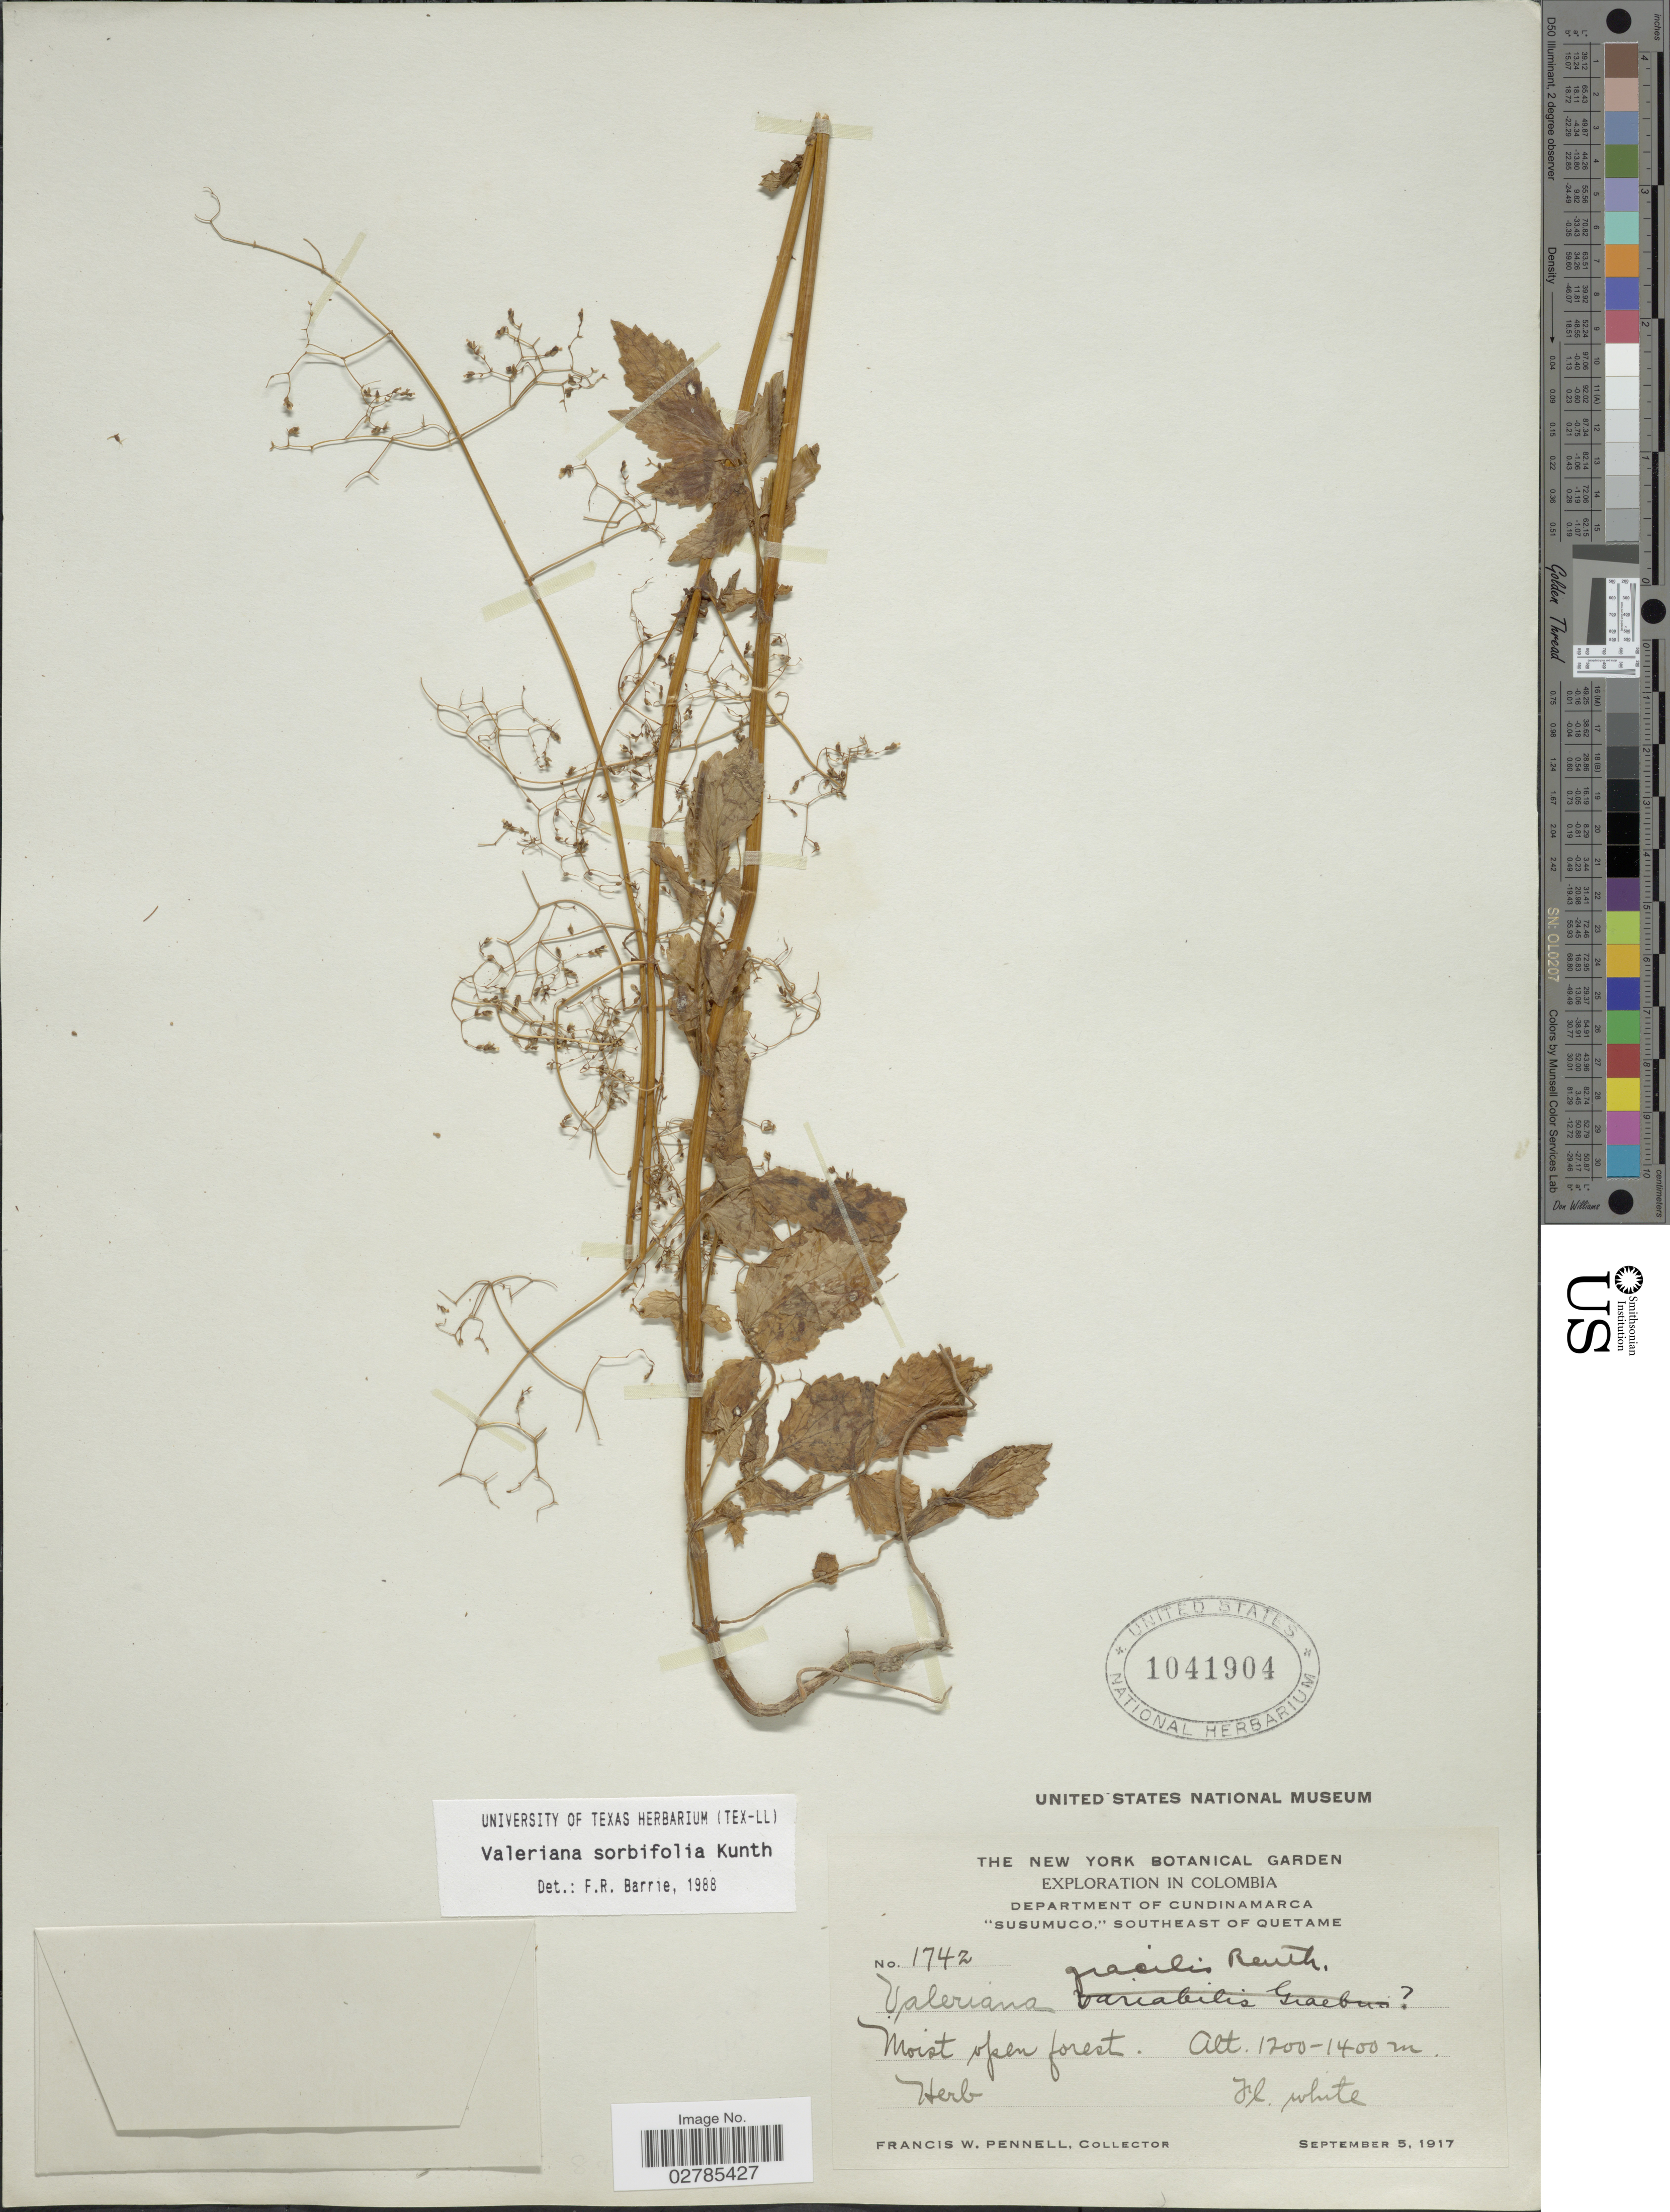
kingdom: Plantae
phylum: Tracheophyta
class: Magnoliopsida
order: Dipsacales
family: Caprifoliaceae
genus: Valeriana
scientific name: Valeriana sorbifolia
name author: Kunth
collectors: F. W. Pennell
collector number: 1742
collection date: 1917-09-05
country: Colombia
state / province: Cundinamarca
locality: Department of Cundinamarca. "Susumuco," Southeast of Quetame.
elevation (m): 1200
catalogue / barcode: US 1041904